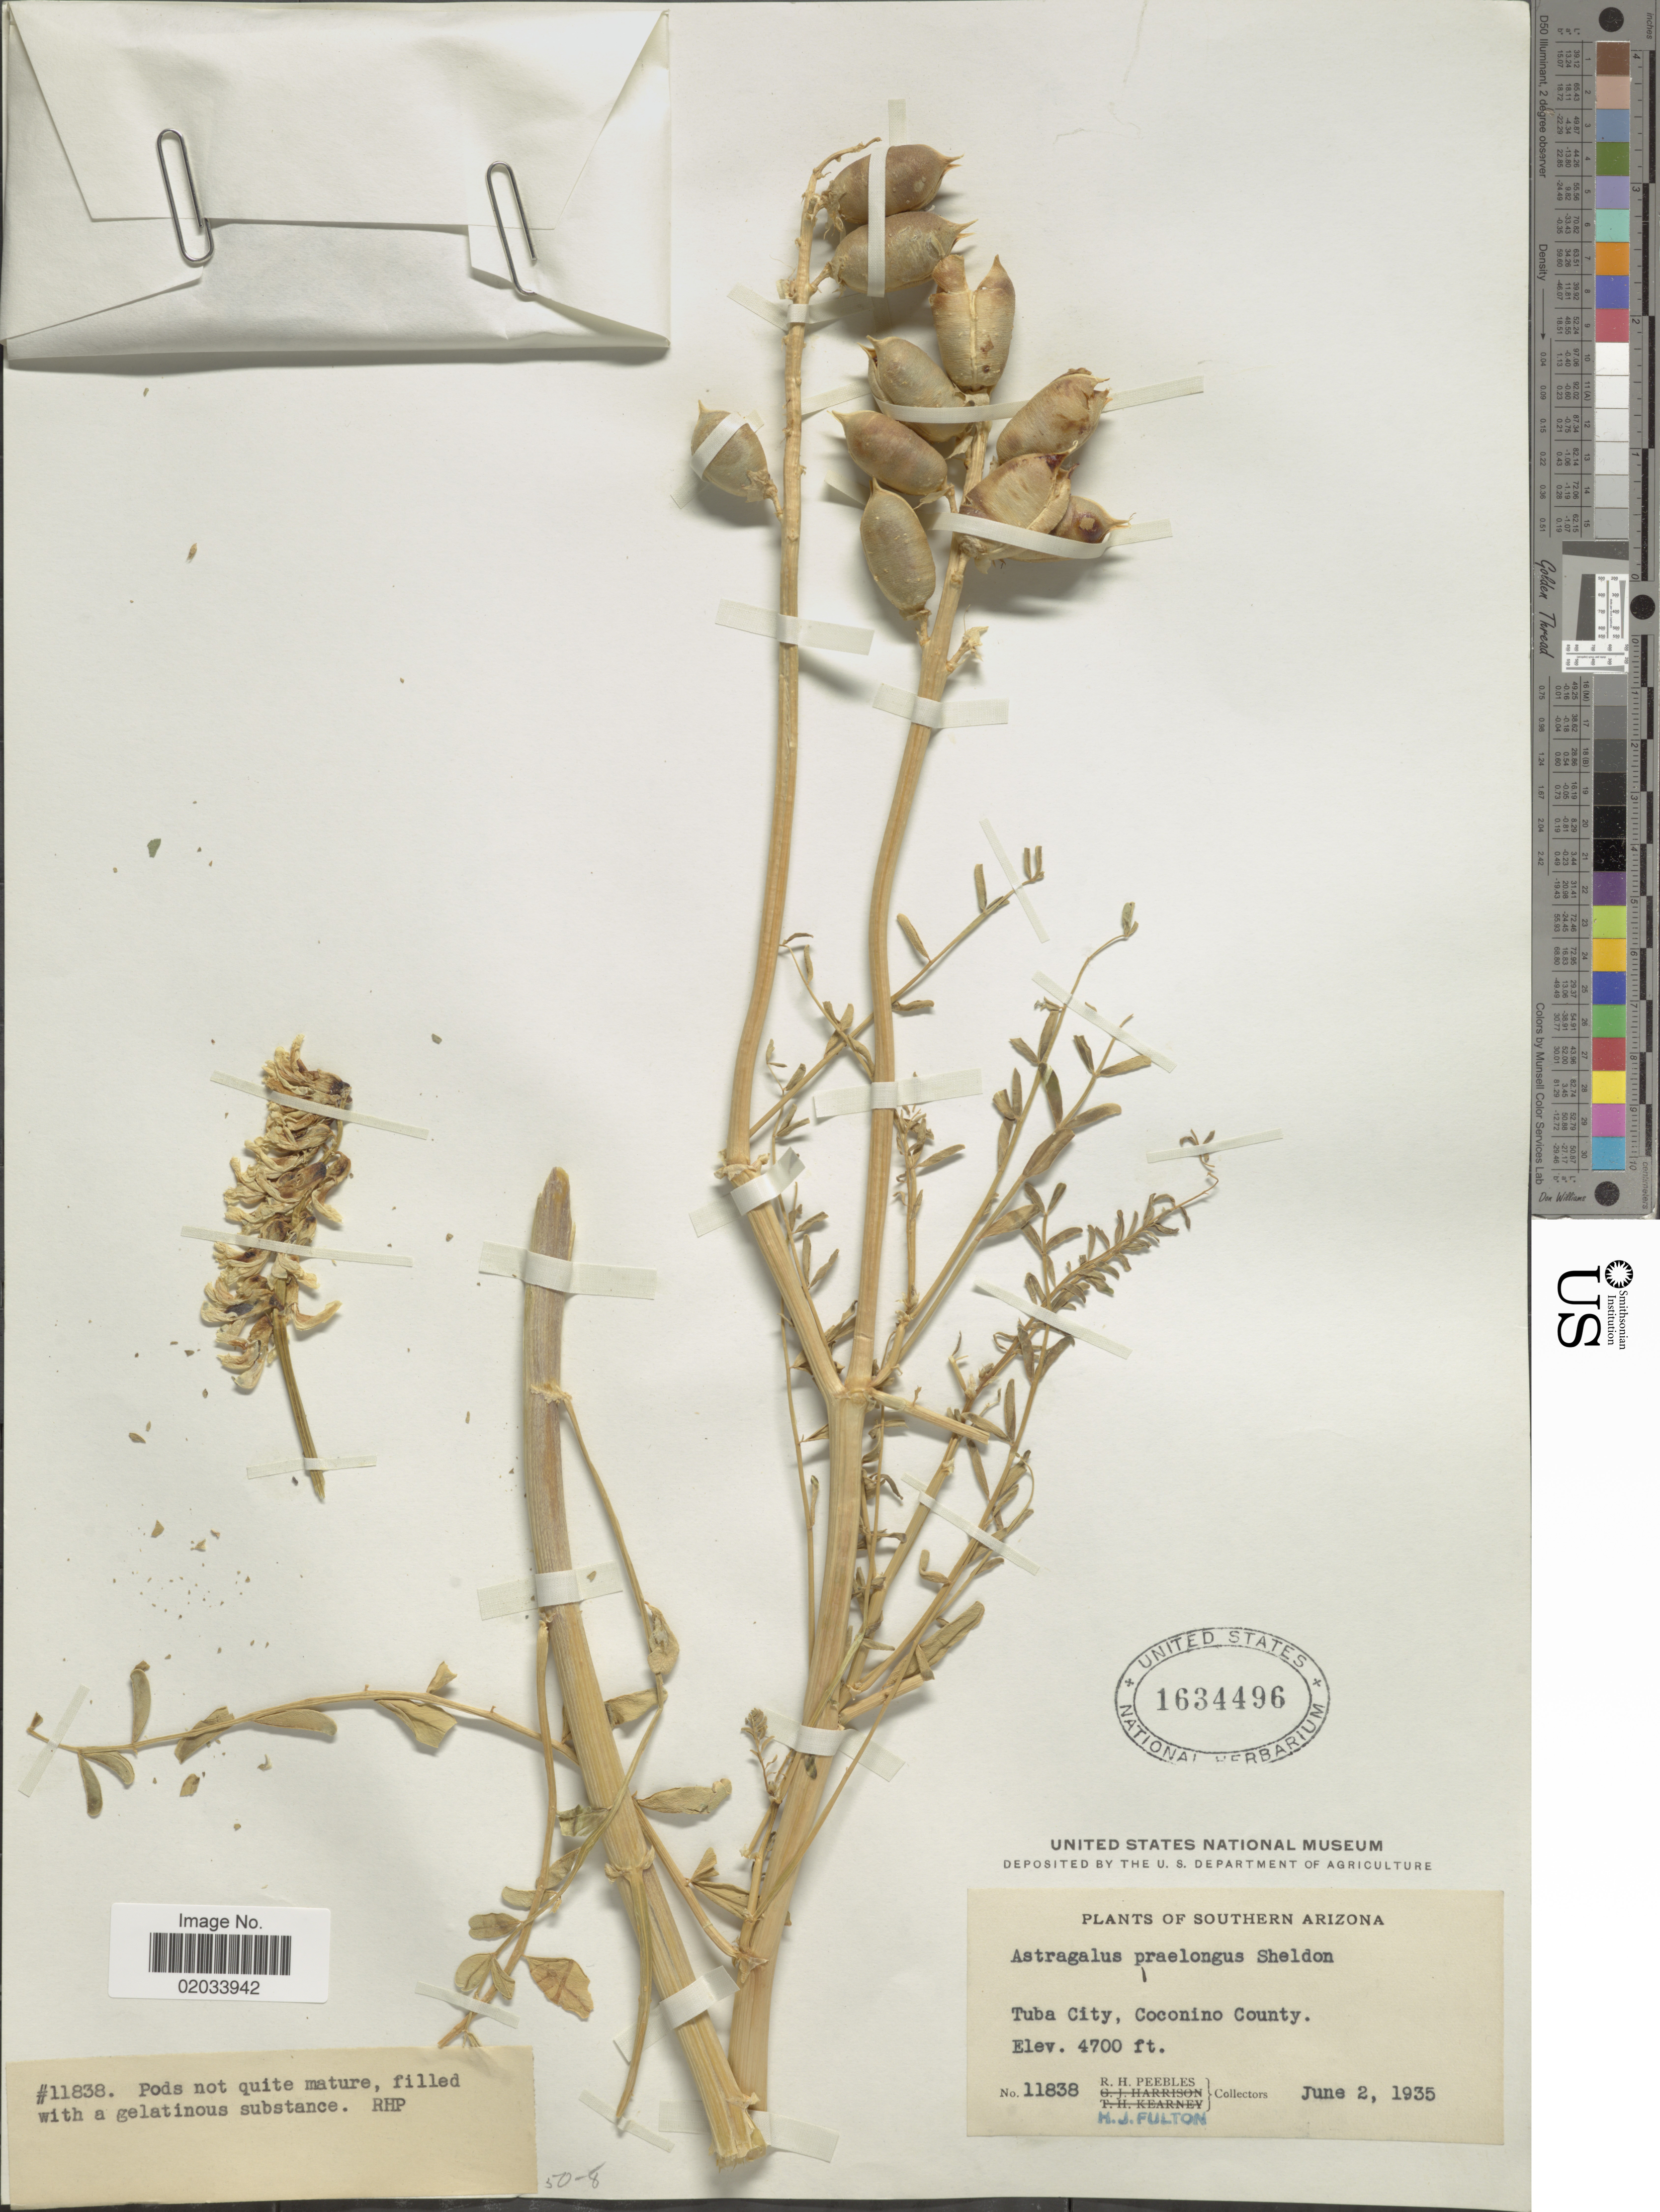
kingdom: Plantae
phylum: Tracheophyta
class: Magnoliopsida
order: Fabales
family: Fabaceae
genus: Astragalus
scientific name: Astragalus praelongus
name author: E. Sheld.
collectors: R. H. Peebles & M. Fulton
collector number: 11838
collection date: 1935-06-02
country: United States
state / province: Arizona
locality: Southern Arizona. Tuba City, Coconino County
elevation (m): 1433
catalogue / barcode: US 1634496